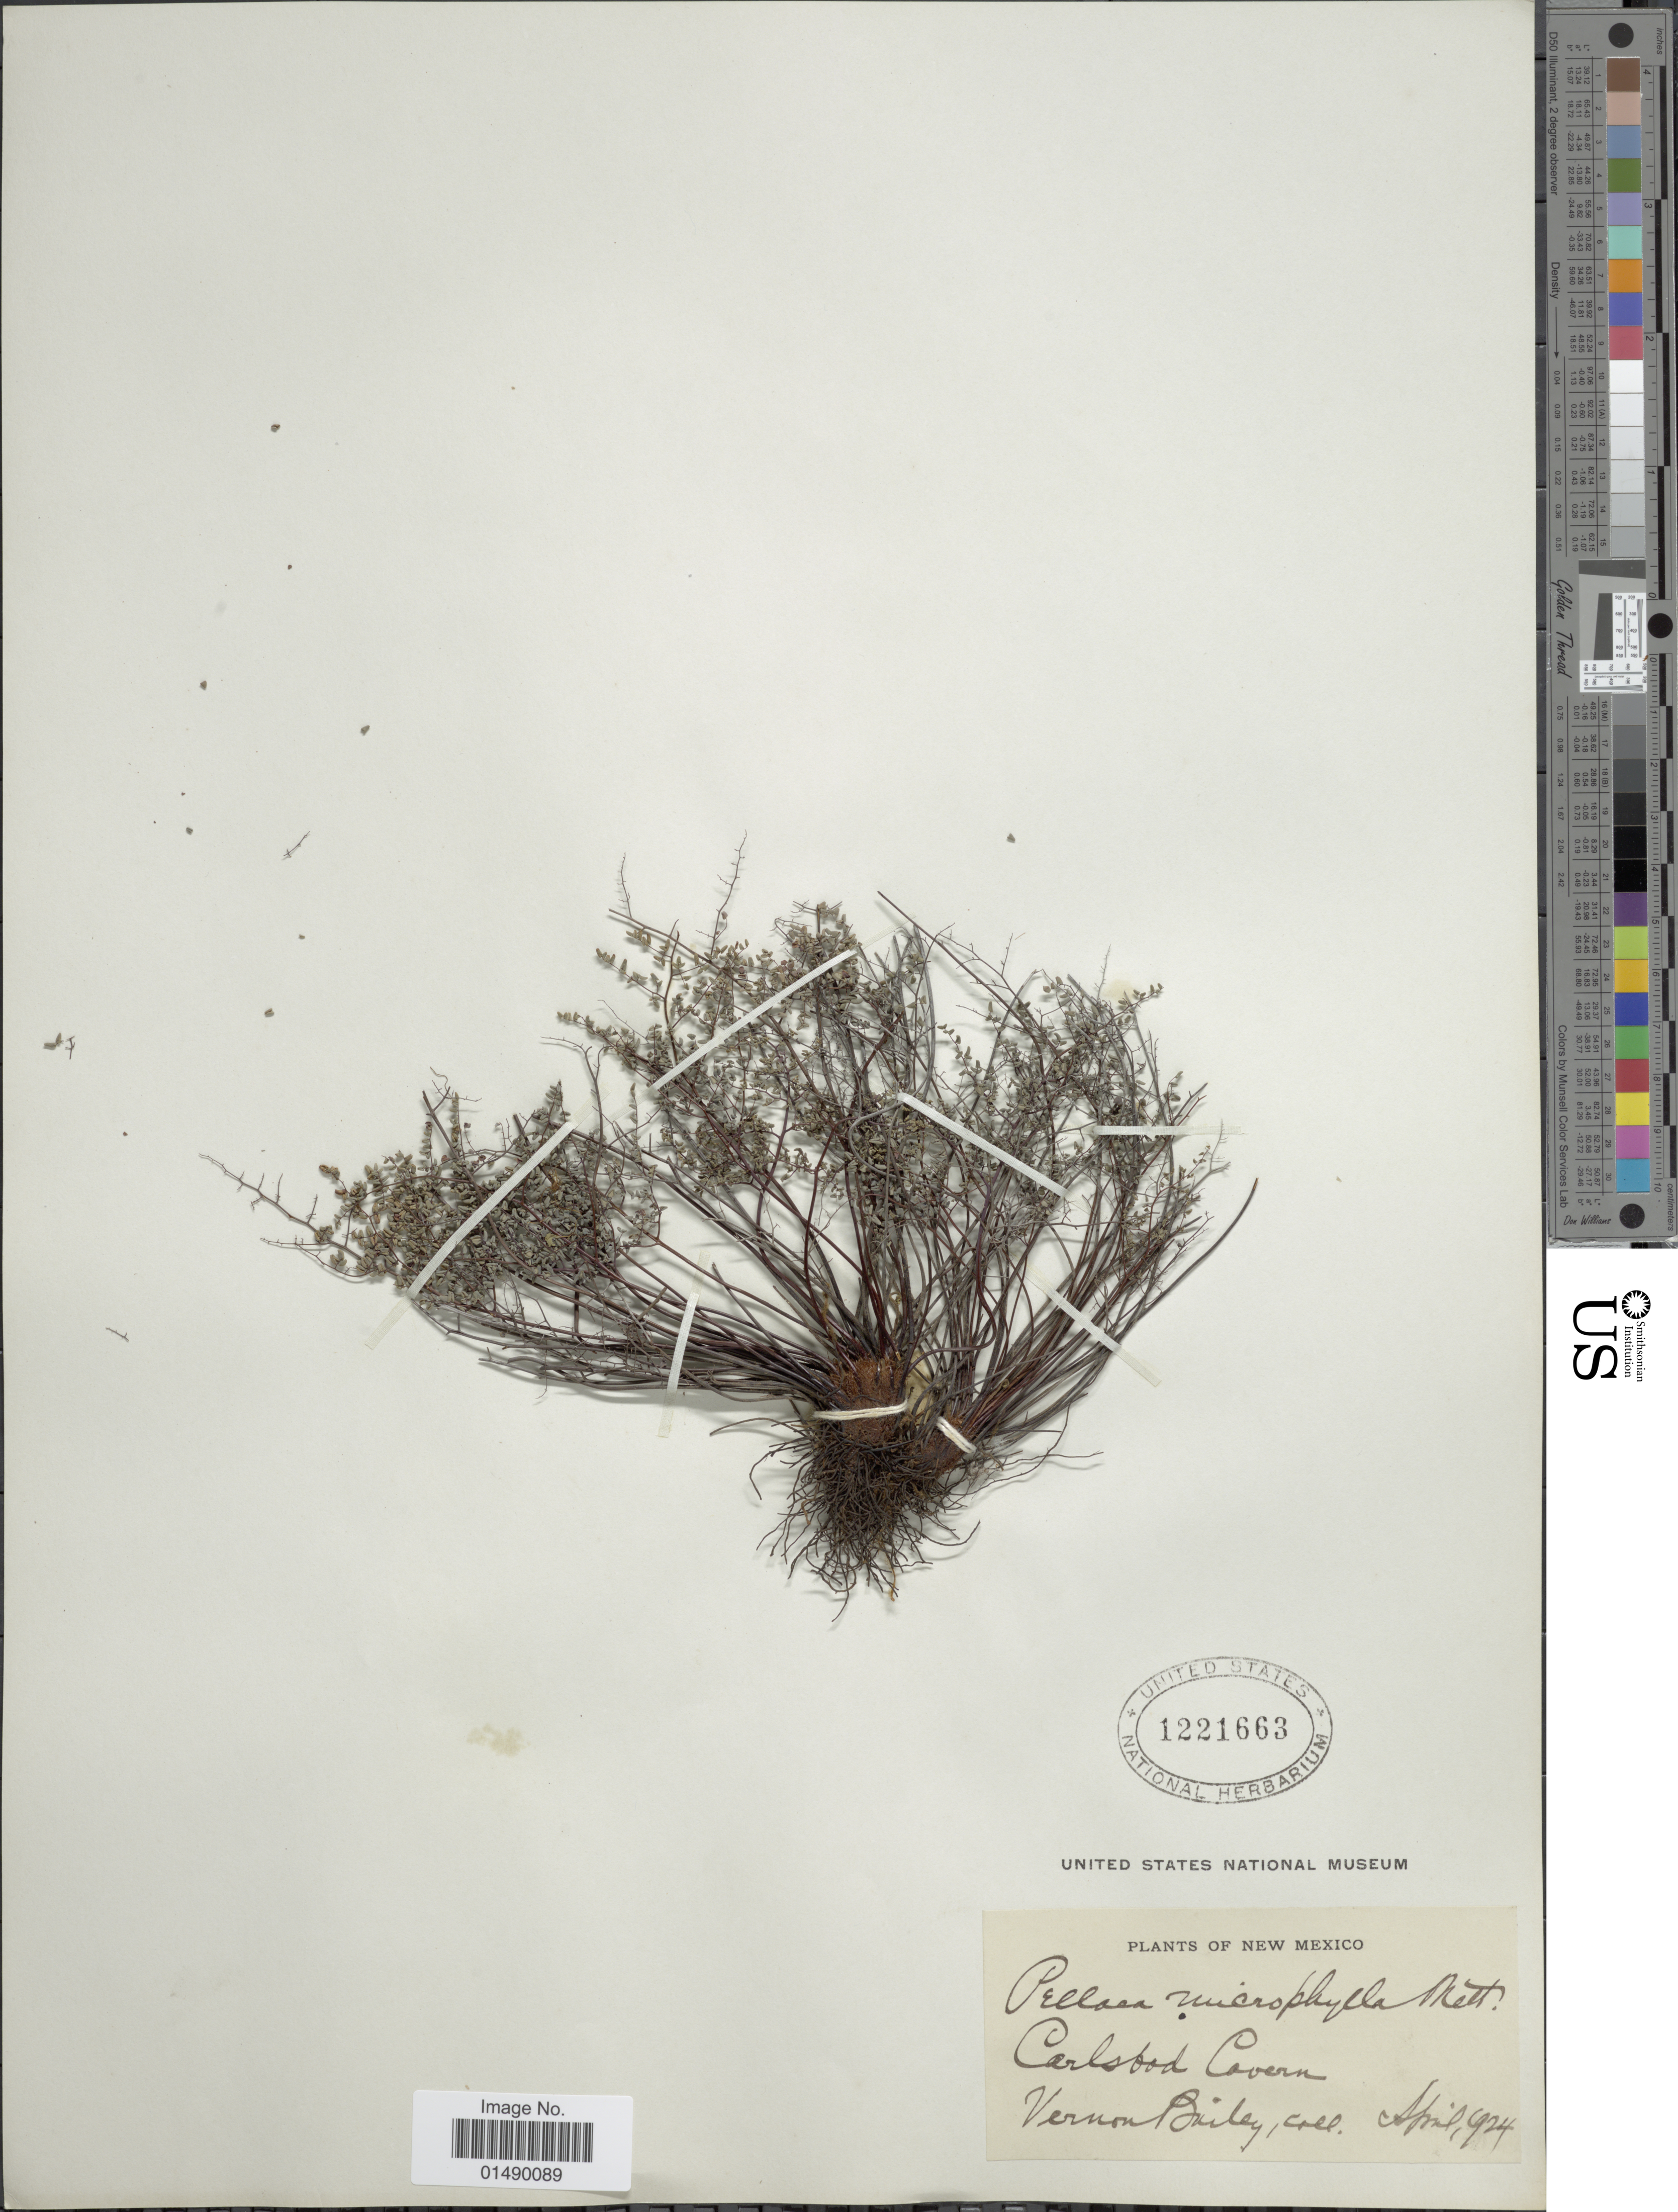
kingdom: Plantae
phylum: Tracheophyta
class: Polypodiopsida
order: Polypodiales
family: Pteridaceae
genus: Argyrochosma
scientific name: Argyrochosma microphylla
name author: (Mett. ex Kuhn) Windham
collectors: V. O. Bailey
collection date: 1924-04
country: United States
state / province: New Mexico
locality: New Mexico, Carlsbad Cavern.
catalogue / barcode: US 1221663